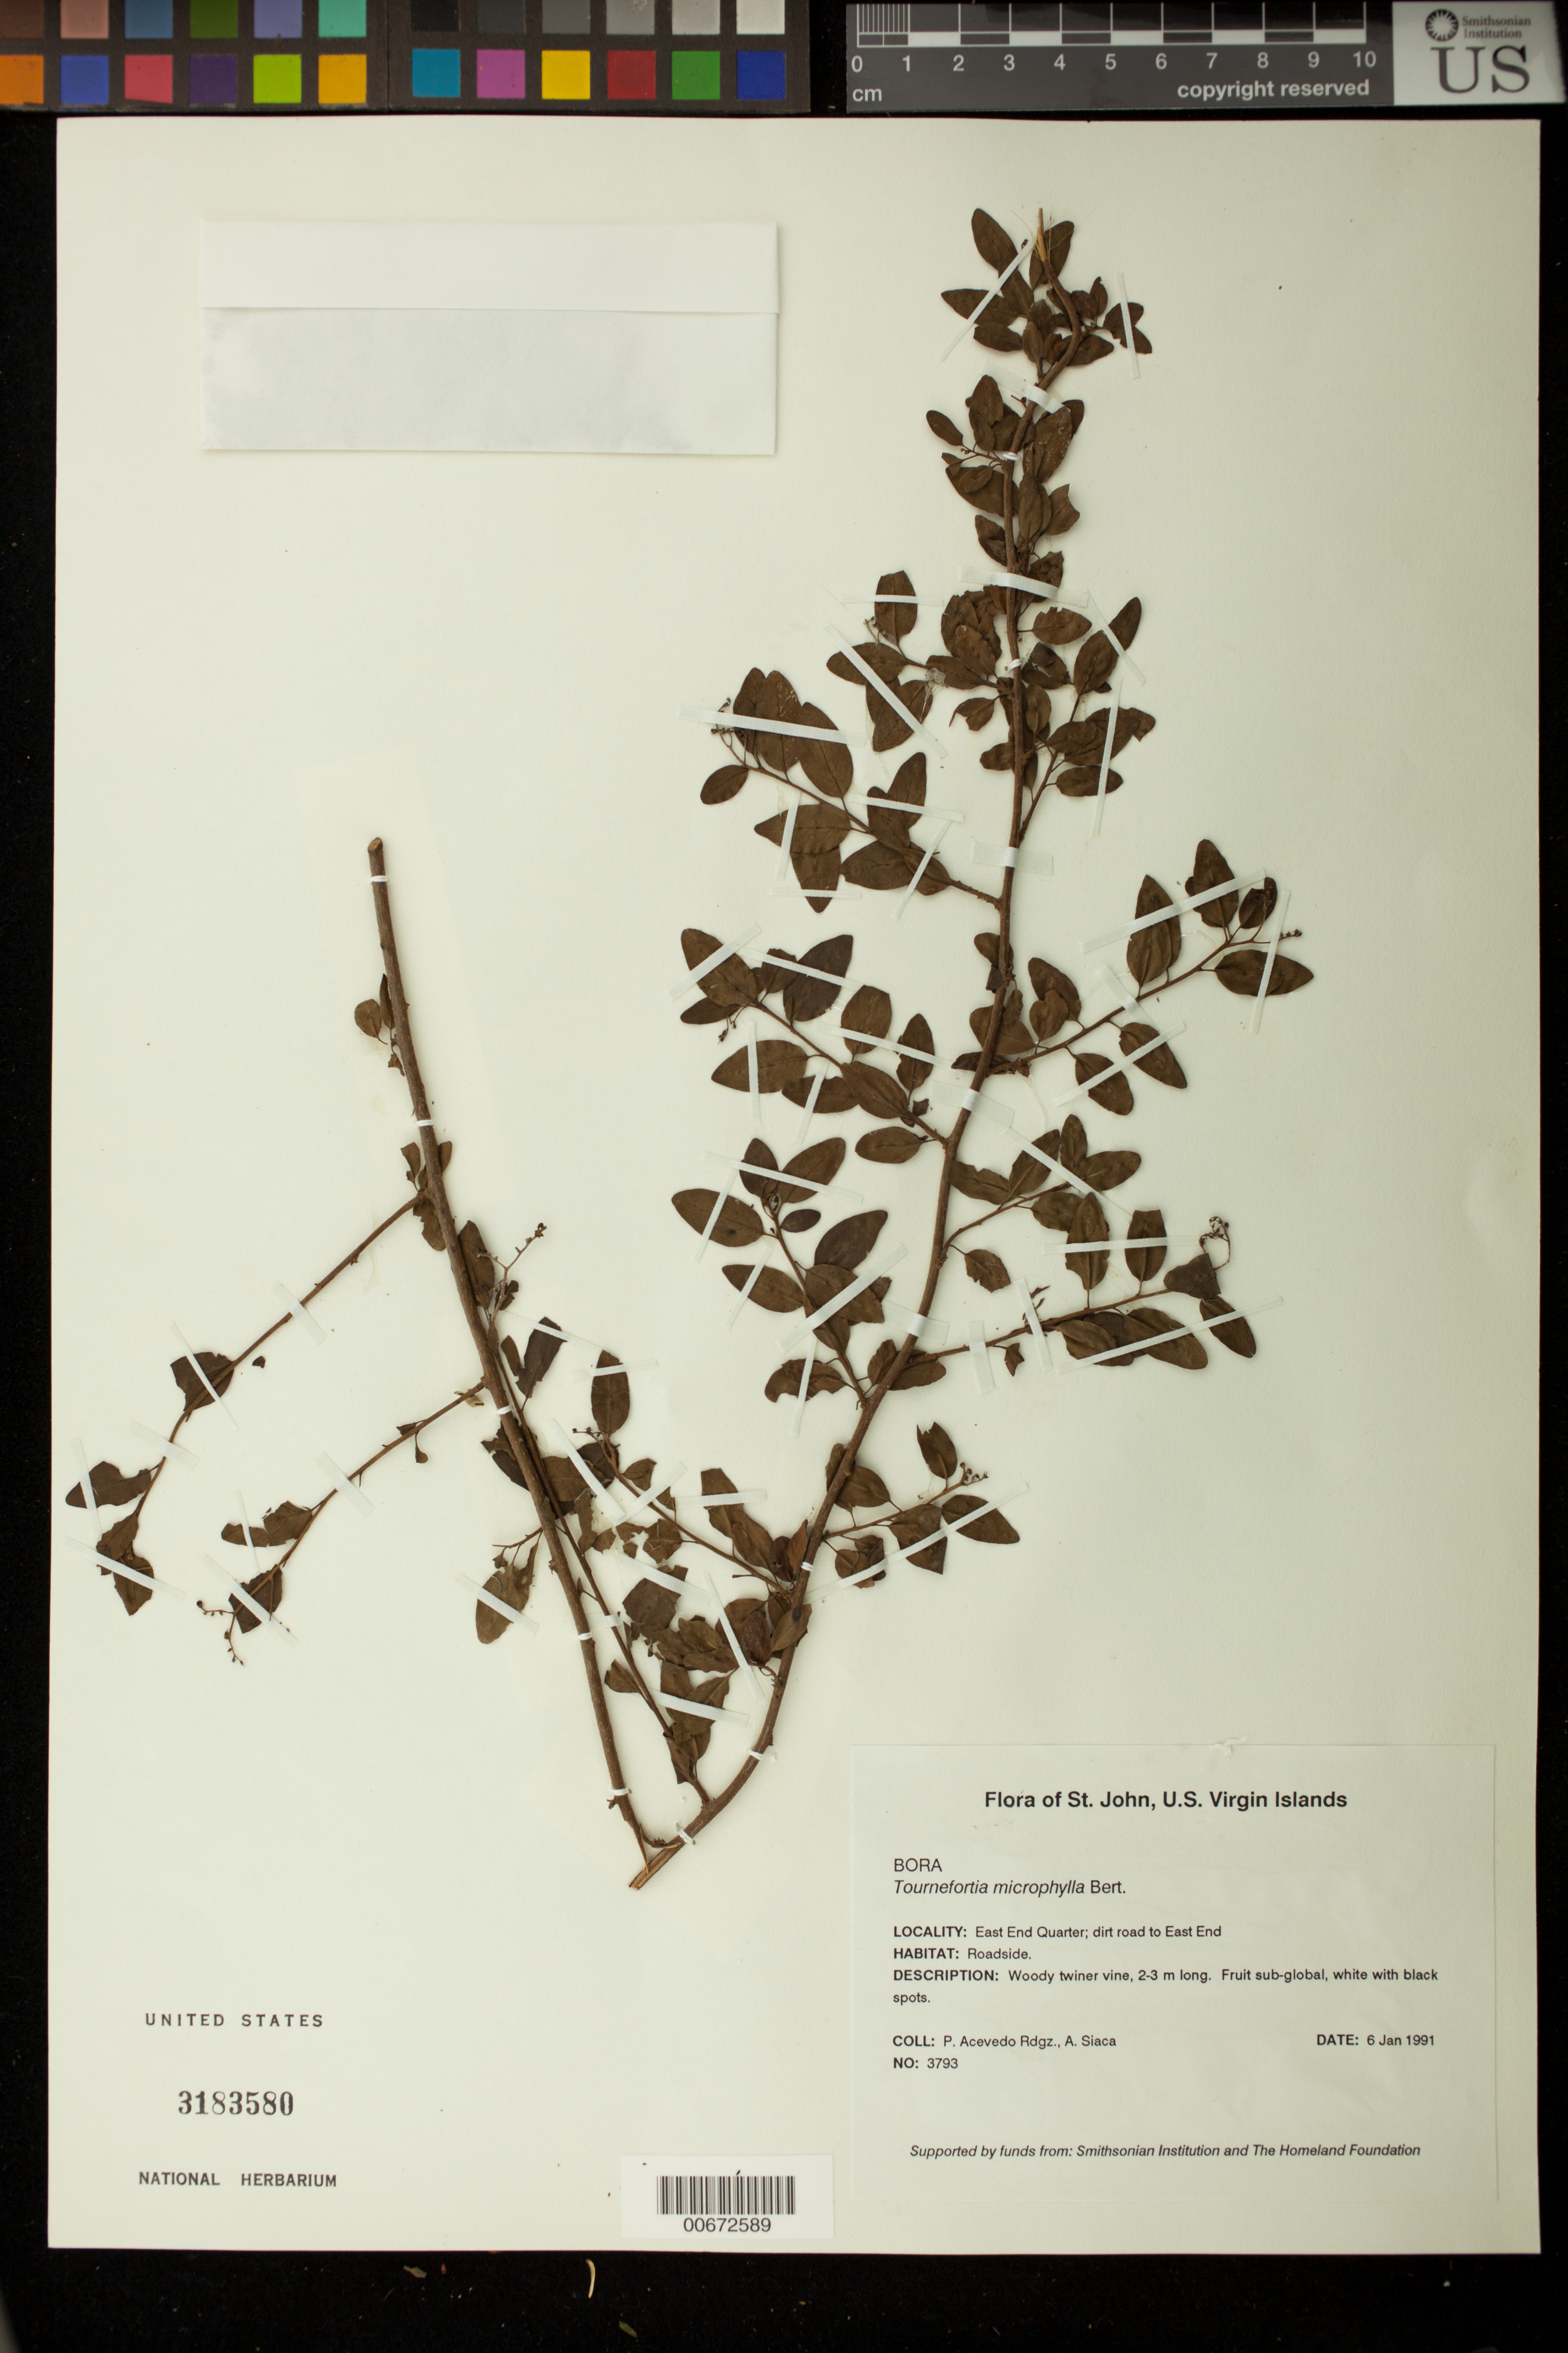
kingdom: Plantae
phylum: Tracheophyta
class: Magnoliopsida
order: Boraginales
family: Heliotropiaceae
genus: Myriopus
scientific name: Myriopus microphyllus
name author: (Bertero ex Spreng.) Feuillet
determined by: Feuillet, C.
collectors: P. Acevedo-Rodr. & A. Siaca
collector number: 3793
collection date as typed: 06 Jan 1991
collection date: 1991-01-06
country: U.S. Virgin Islands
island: St. John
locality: East End Quarter; dirt road to East End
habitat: Roadside.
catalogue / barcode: US 3183580